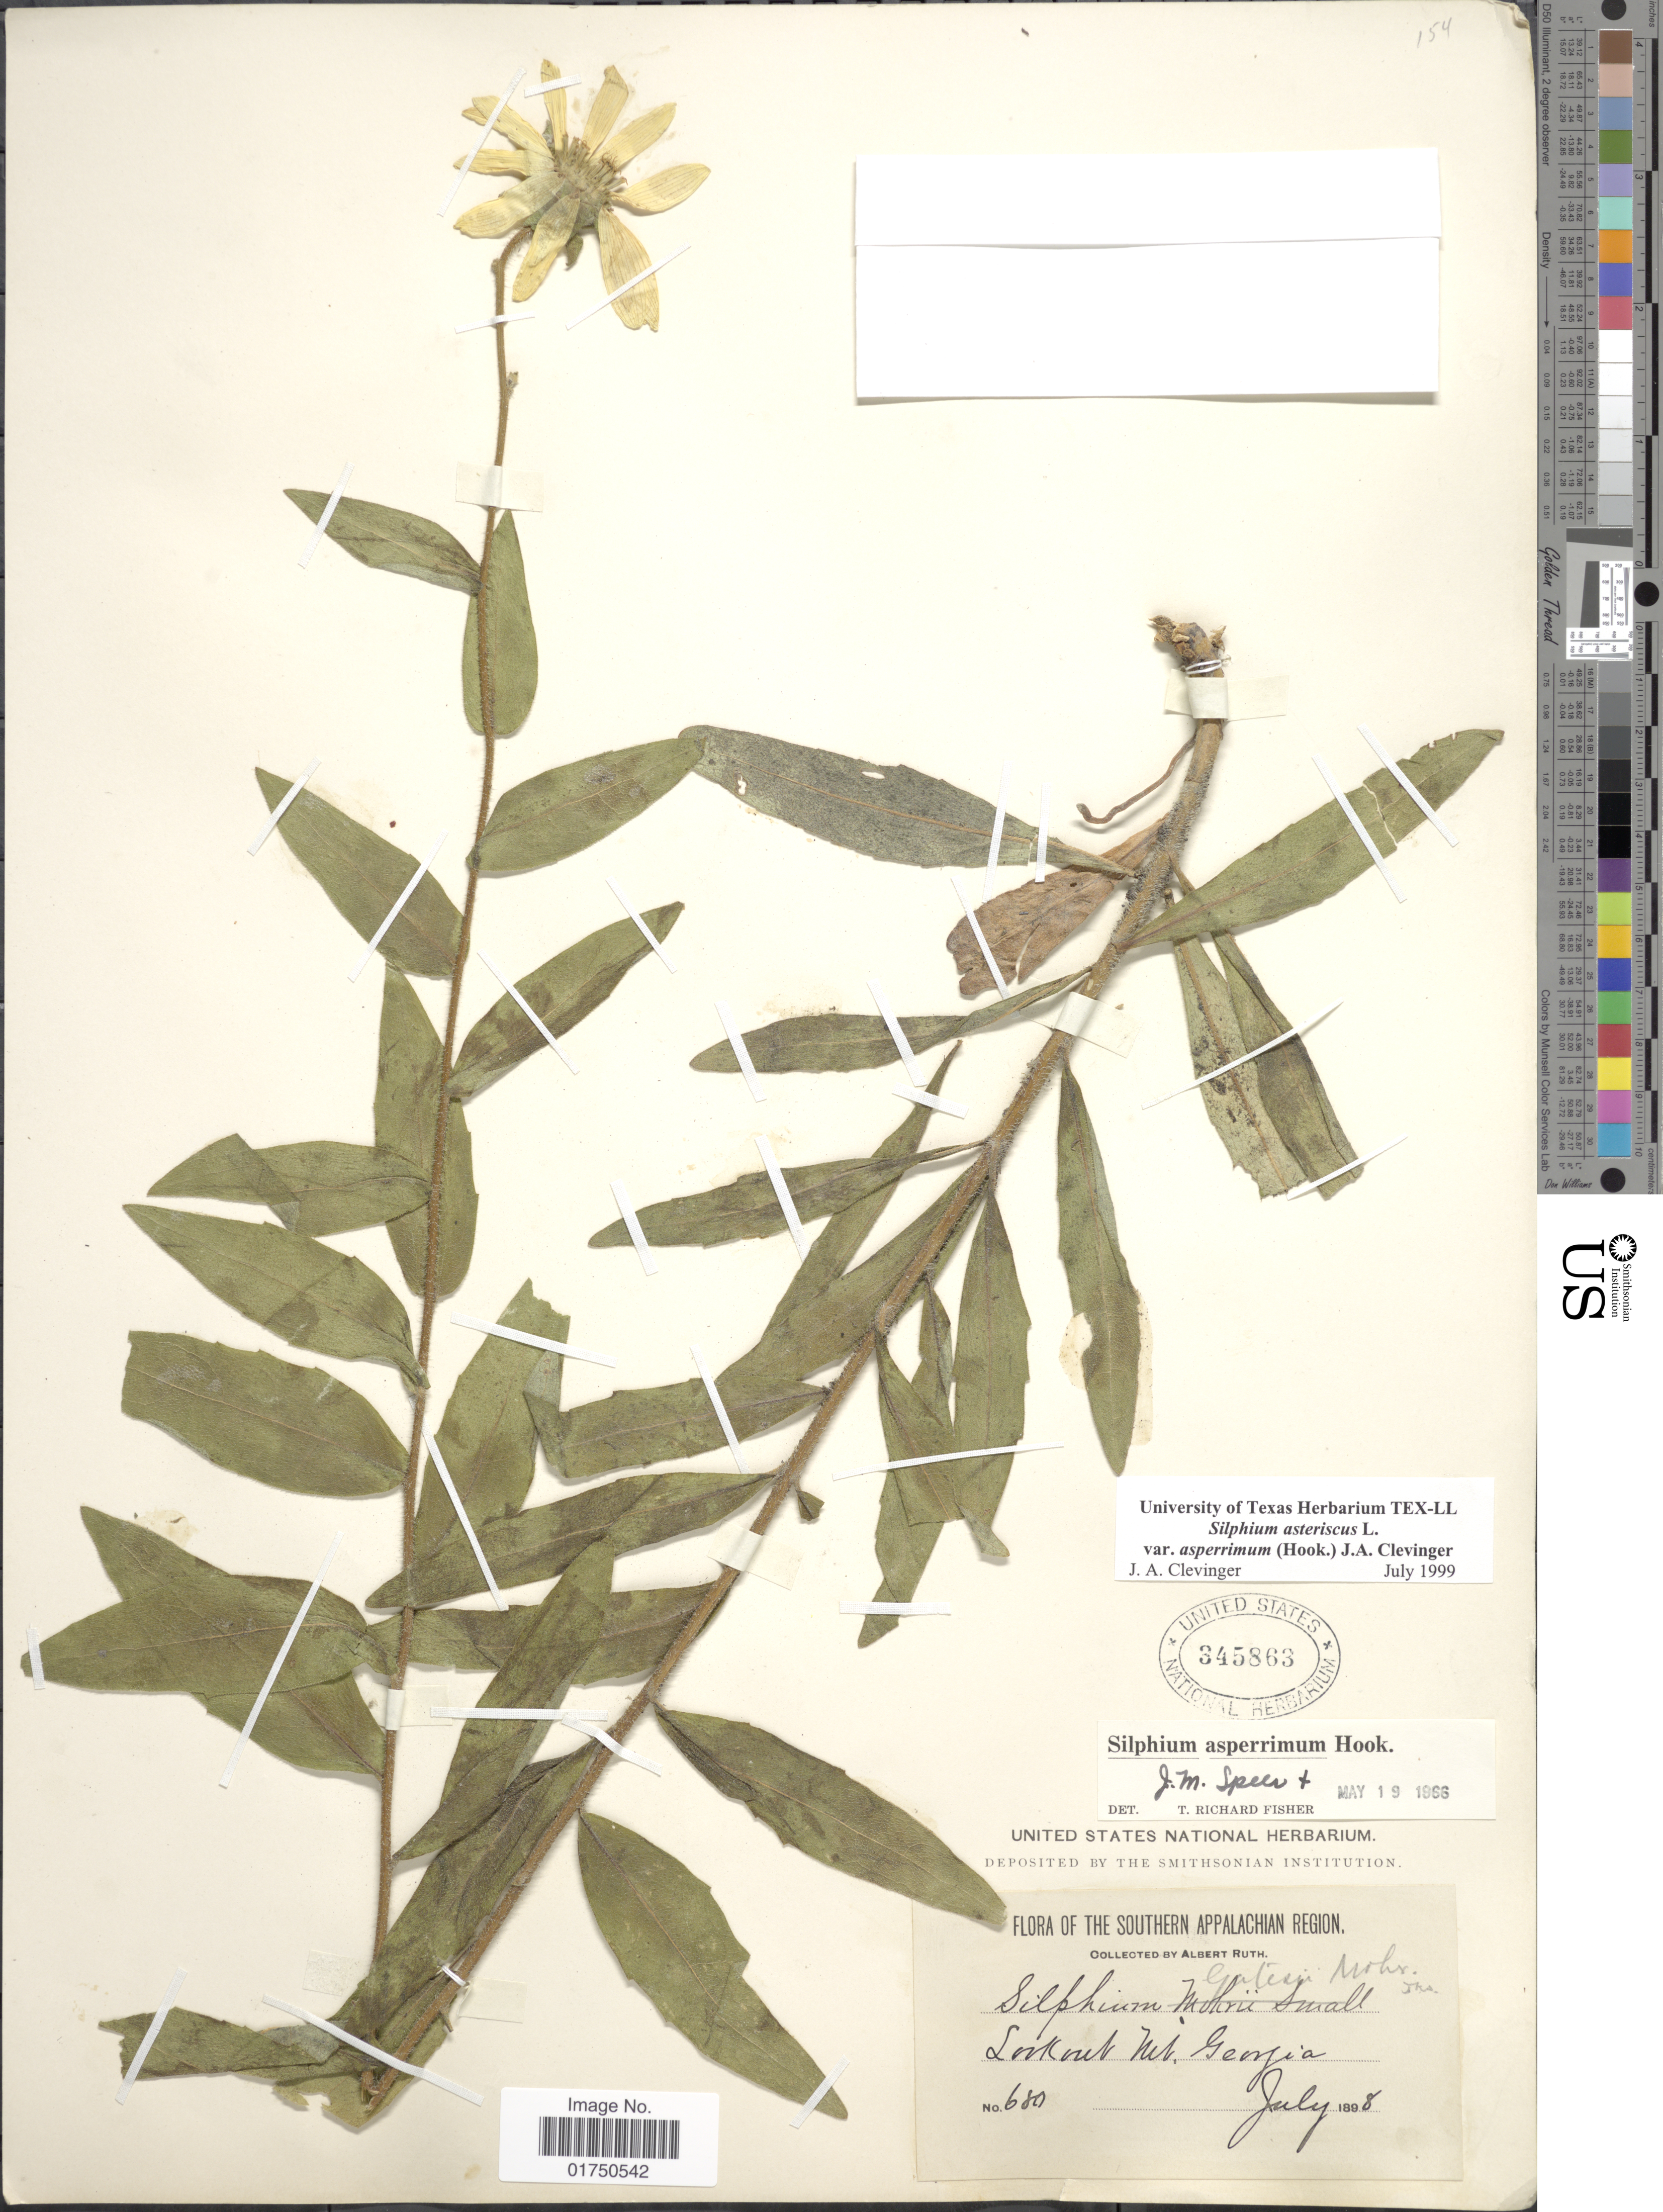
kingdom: Plantae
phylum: Tracheophyta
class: Magnoliopsida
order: Asterales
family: Asteraceae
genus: Silphium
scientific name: Silphium asteriscus var. asperrimum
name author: (Hook.) Clevinger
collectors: A. Ruth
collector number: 680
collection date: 1898-07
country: United States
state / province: Georgia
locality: Southern Appalachian Region. Lookout Mt. Georgia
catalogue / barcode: US 345863